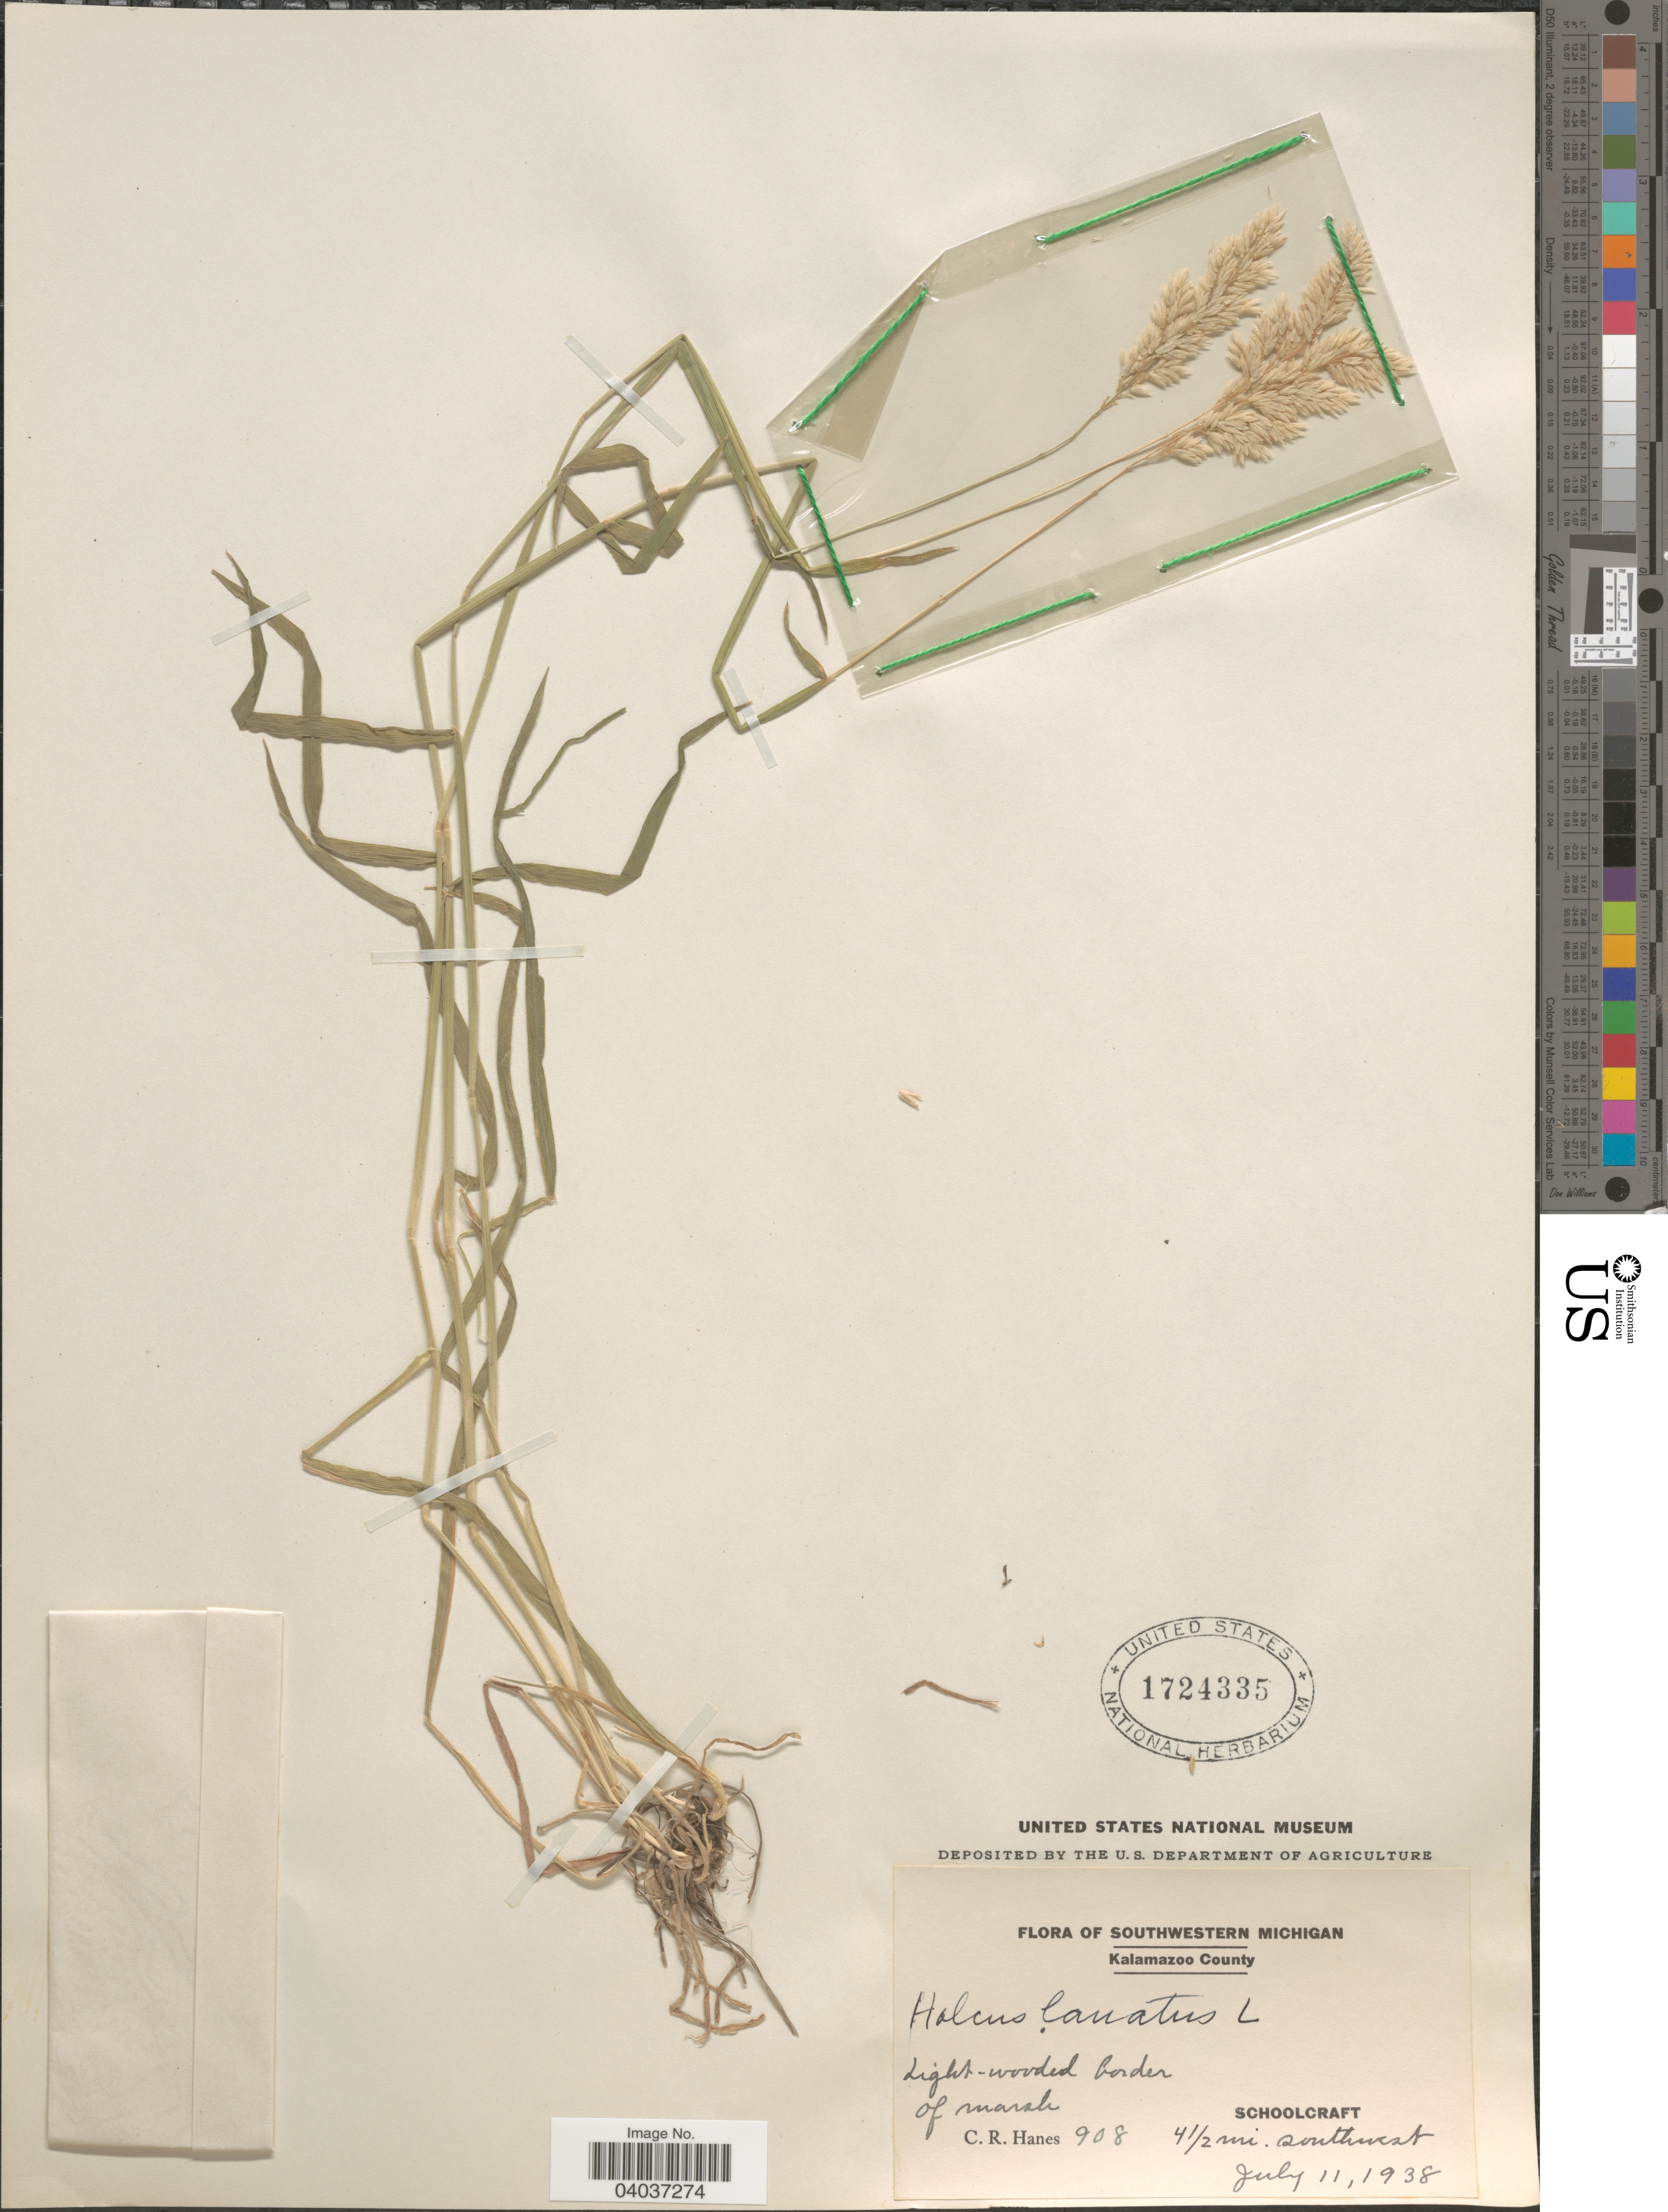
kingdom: Plantae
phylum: Tracheophyta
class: Liliopsida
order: Poales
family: Poaceae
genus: Holcus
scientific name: Holcus lanatus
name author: L.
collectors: C. Hanes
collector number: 908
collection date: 1938-07-11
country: United States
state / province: Michigan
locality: Southwestern Michigan. Kalamazoo County. Schoolcraft. 4½ mi. southwest.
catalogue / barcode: US 1724335